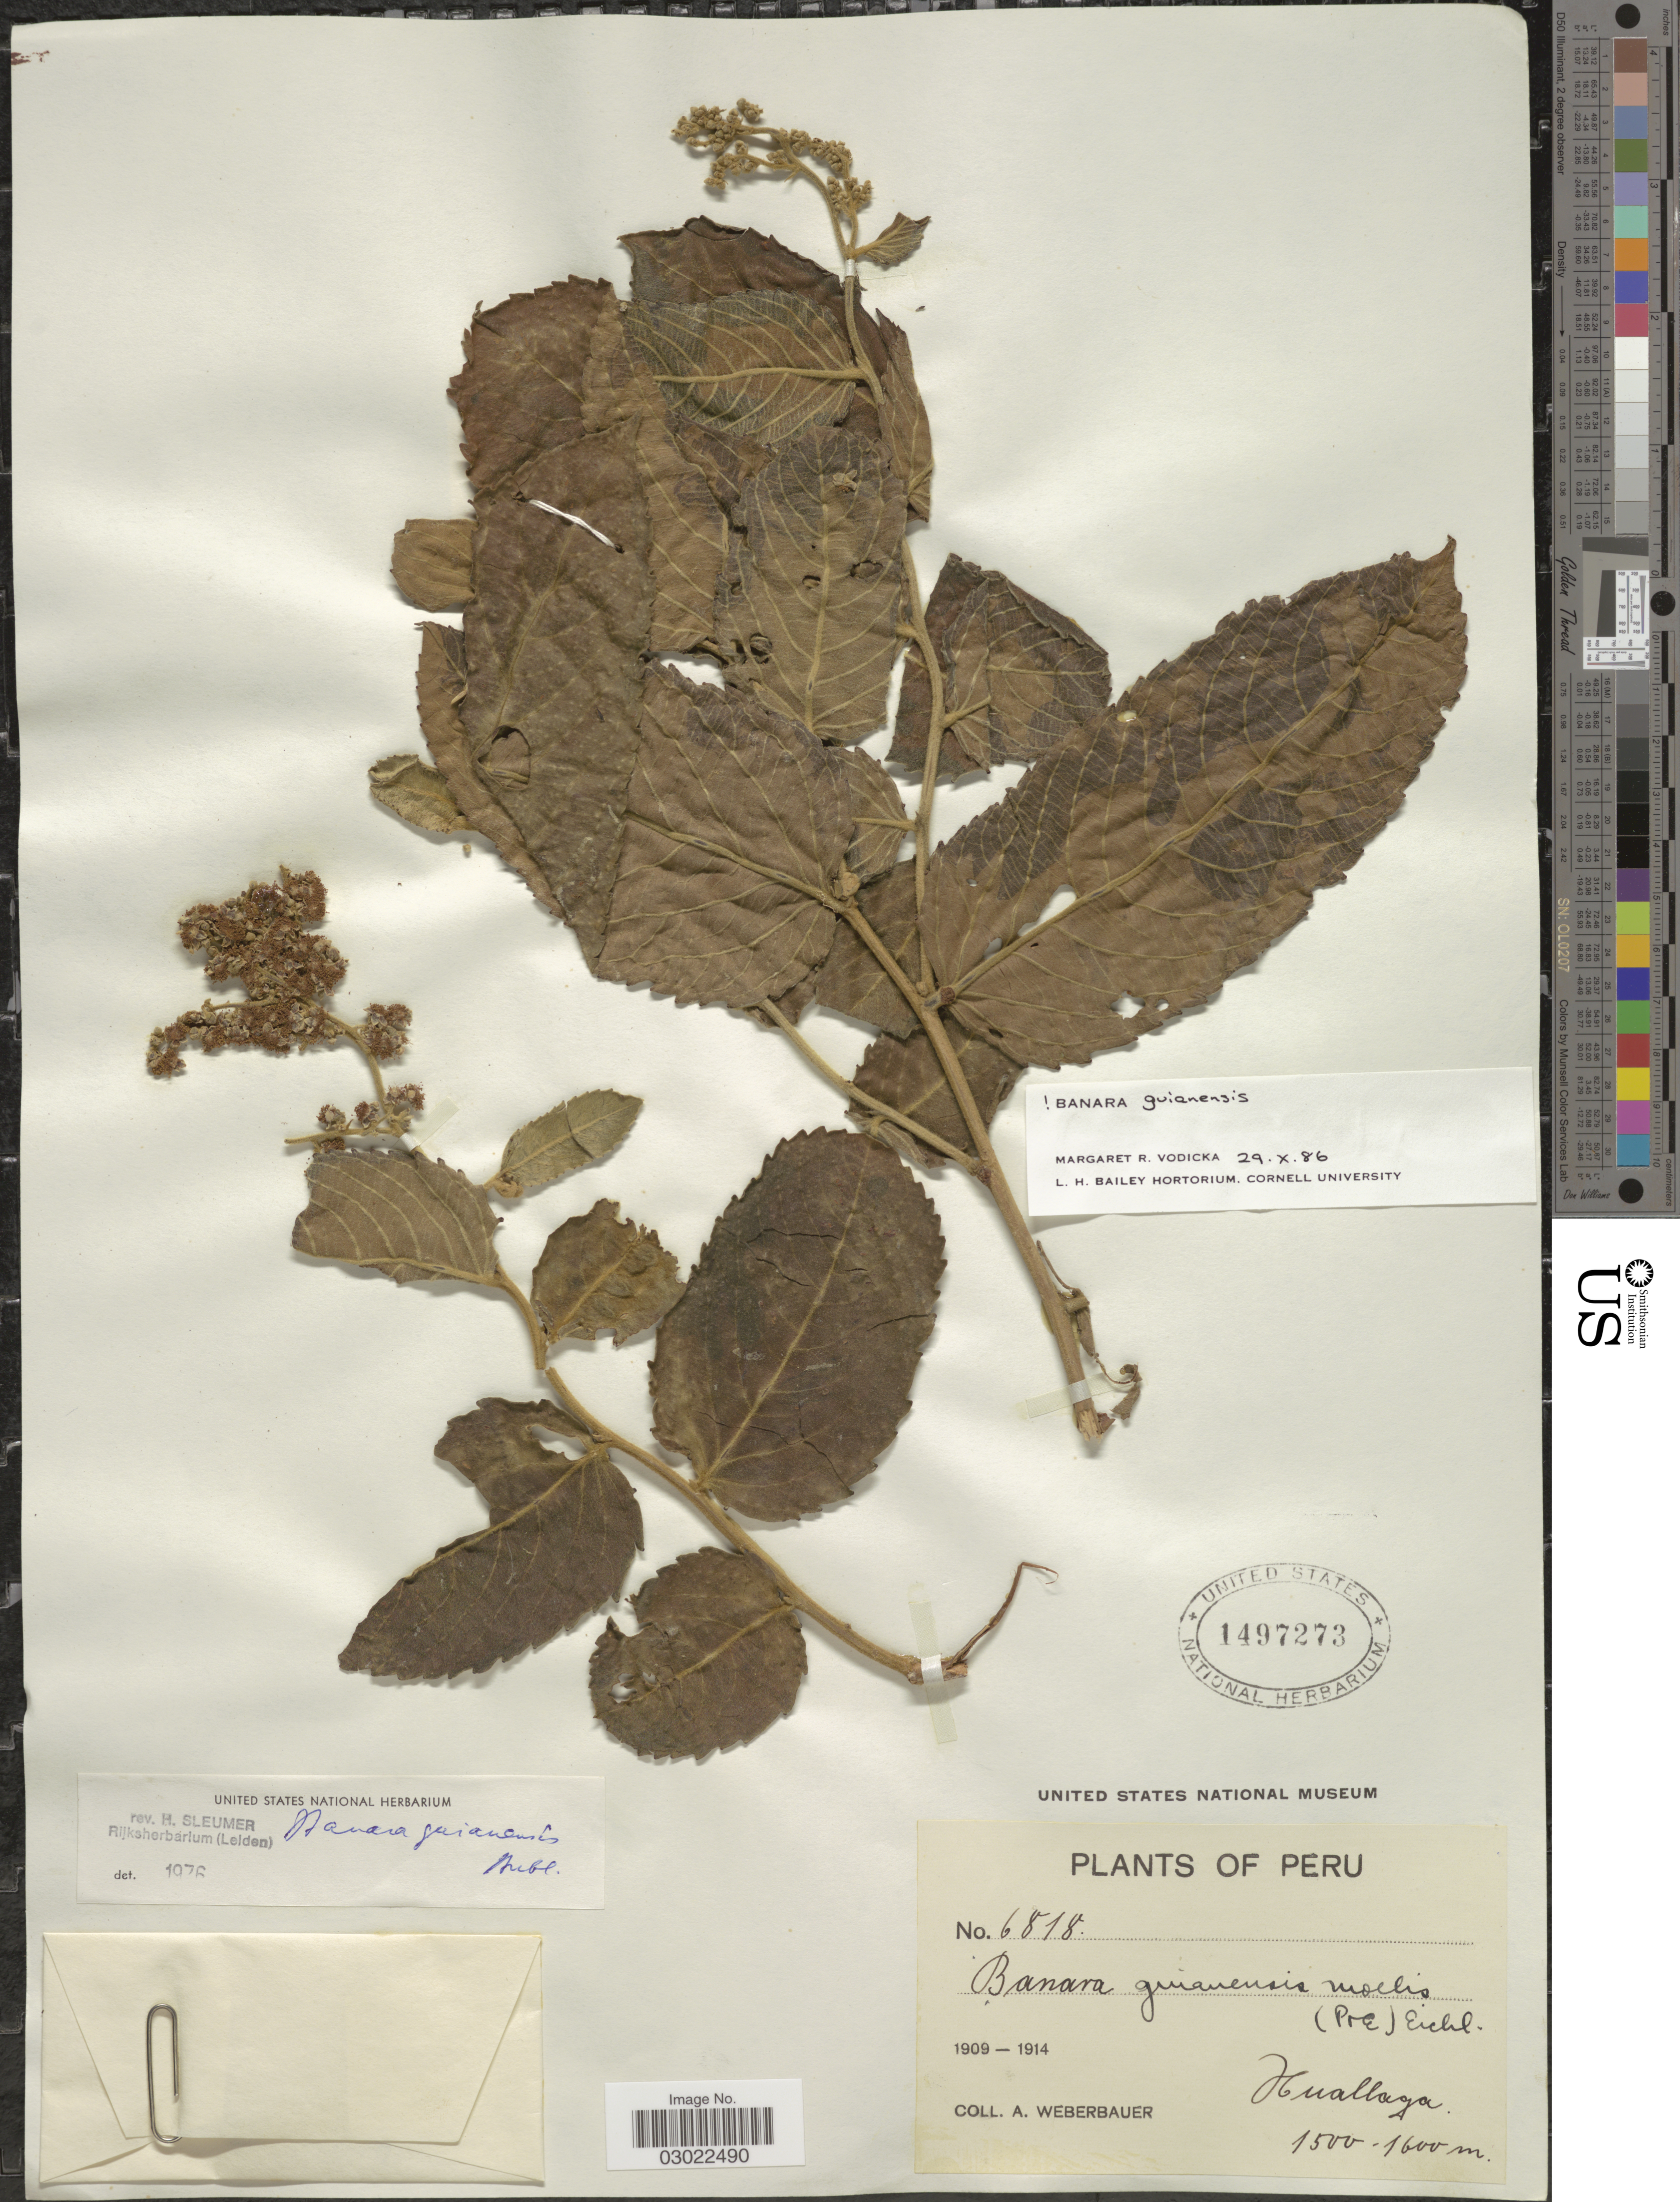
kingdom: Plantae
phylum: Tracheophyta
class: Magnoliopsida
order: Malpighiales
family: Salicaceae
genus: Banara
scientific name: Banara guianensis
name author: Aubl.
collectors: A. Weberbauer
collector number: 6818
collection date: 1909/1914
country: Peru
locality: Huallaga.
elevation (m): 1500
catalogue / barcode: US 1497273